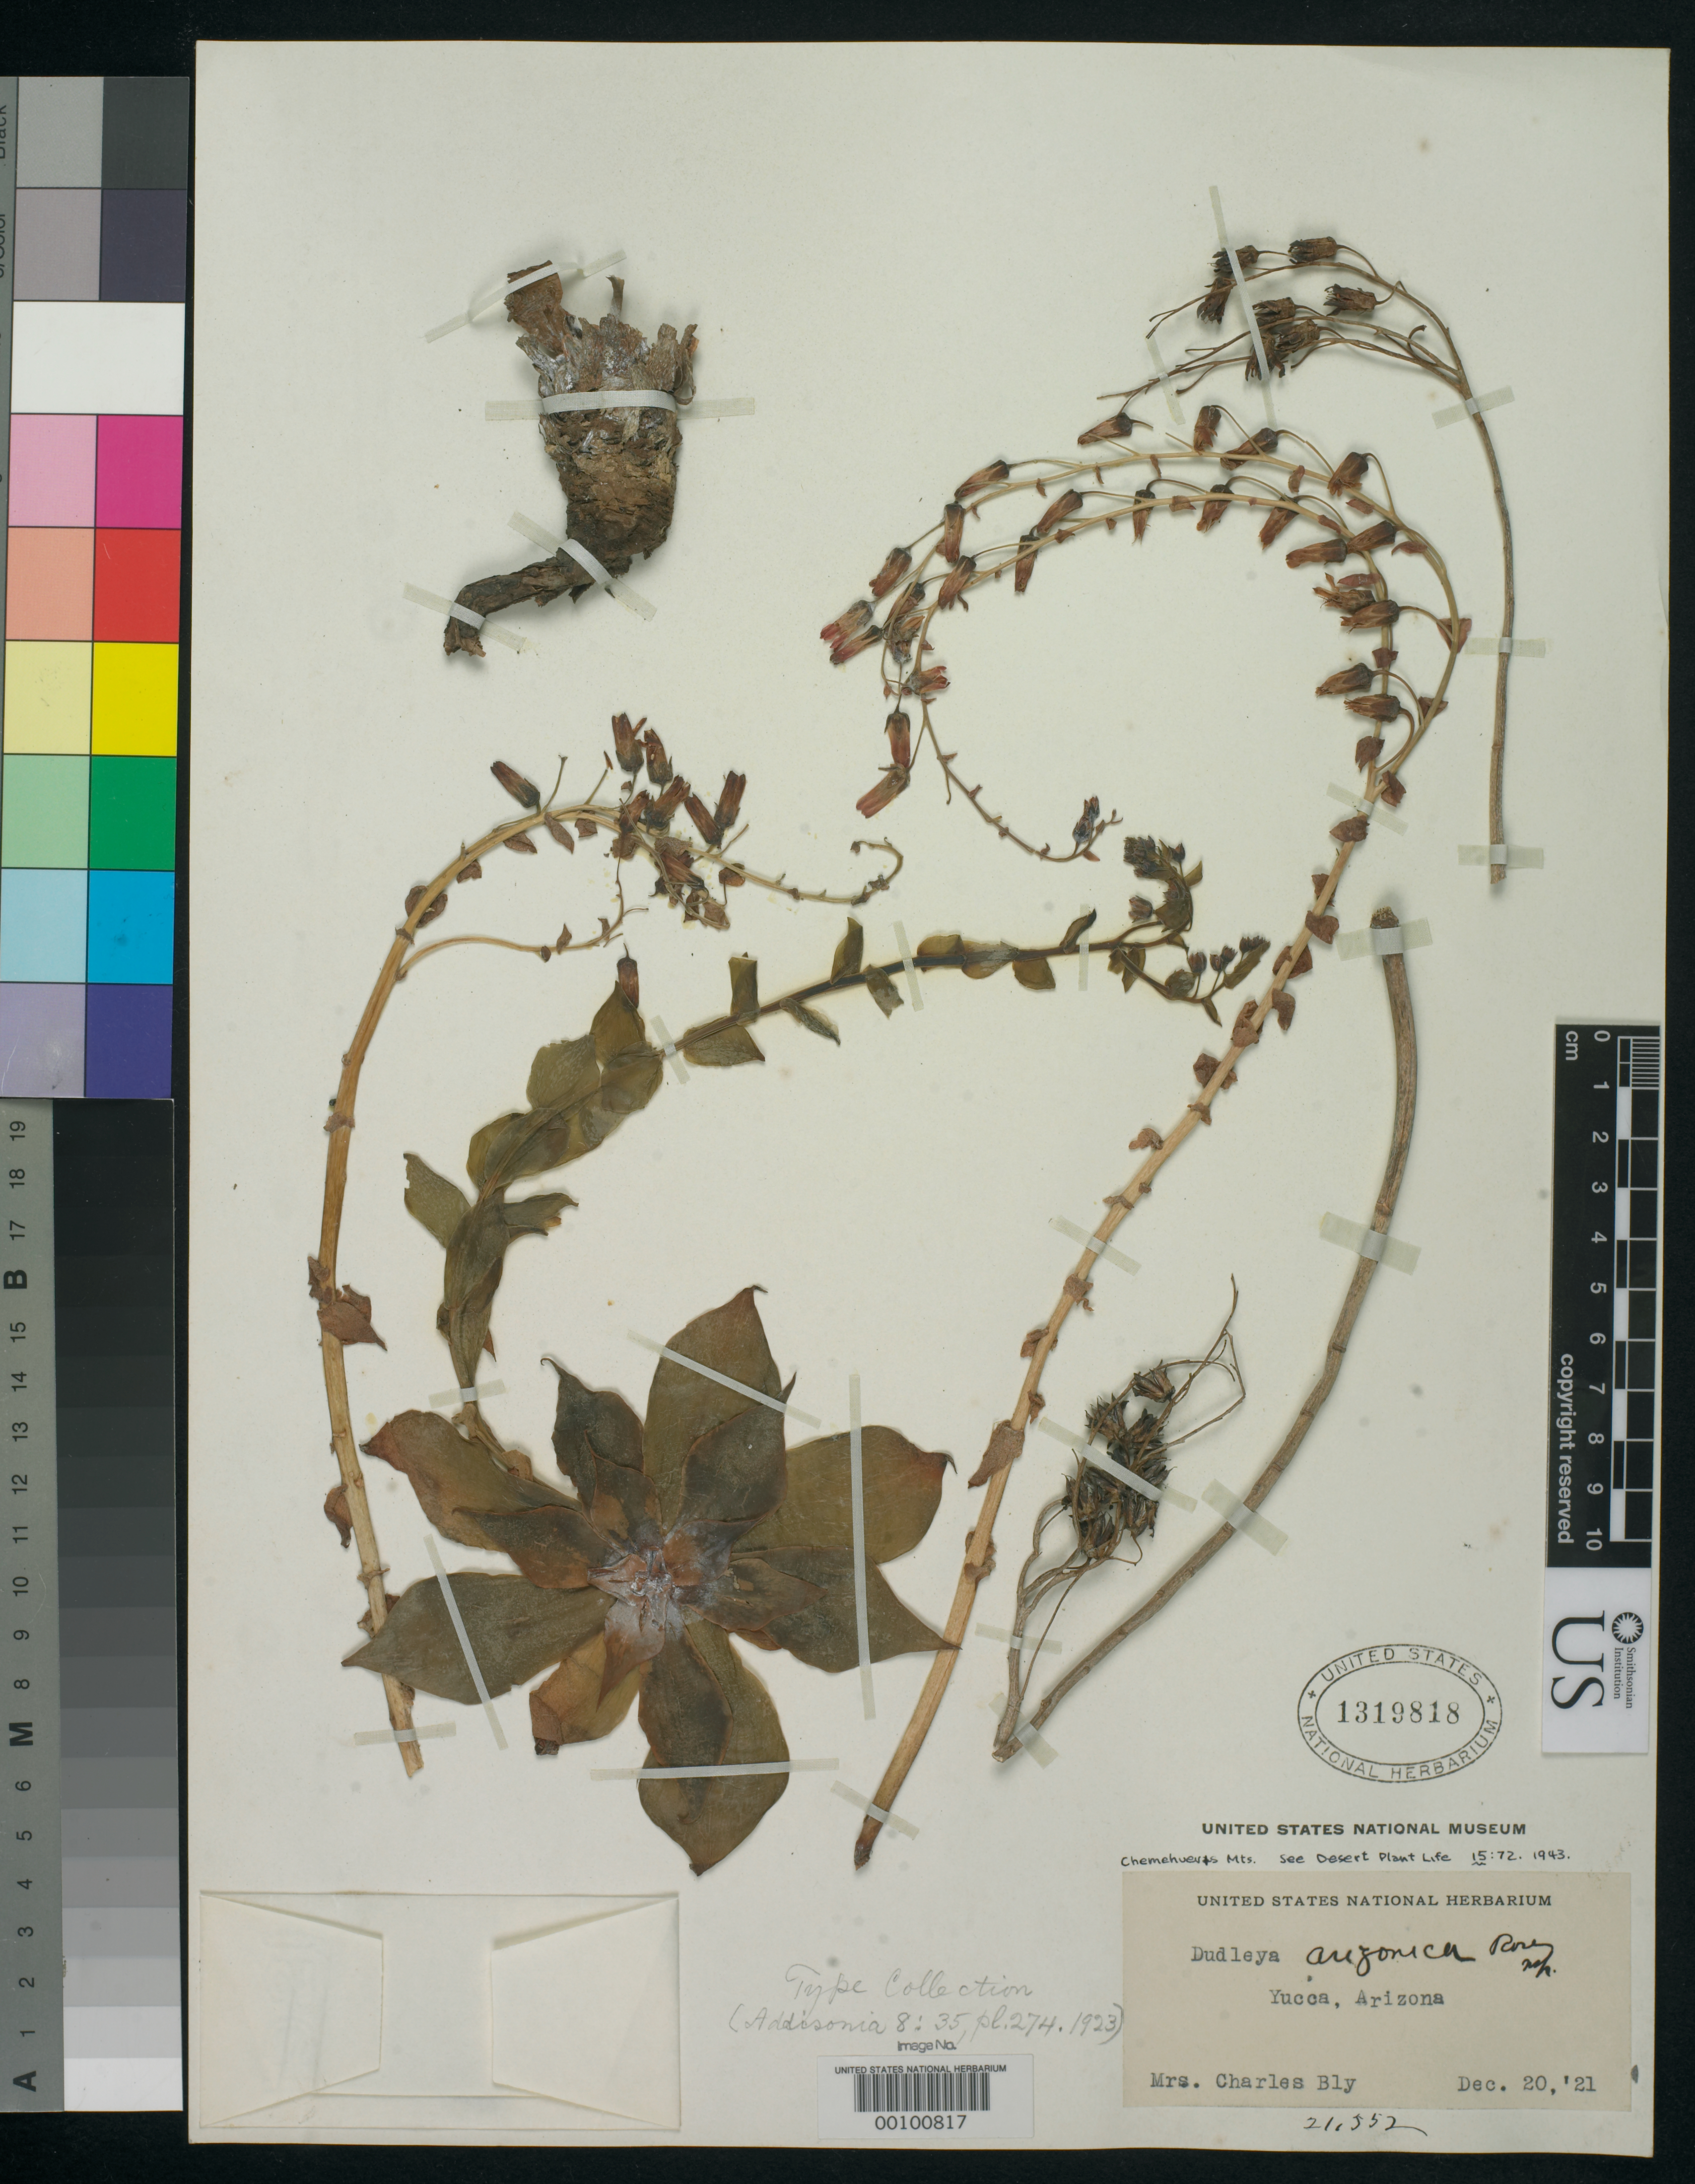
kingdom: Plantae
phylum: Tracheophyta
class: Magnoliopsida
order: Saxifragales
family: Crassulaceae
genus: Dudleya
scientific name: Dudleya arizonica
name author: Rose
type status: Type Collection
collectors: C. Bly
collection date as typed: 20 Dec 1921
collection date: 1921-12-20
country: United States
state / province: Arizona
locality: Yucca.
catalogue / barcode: US 1319818